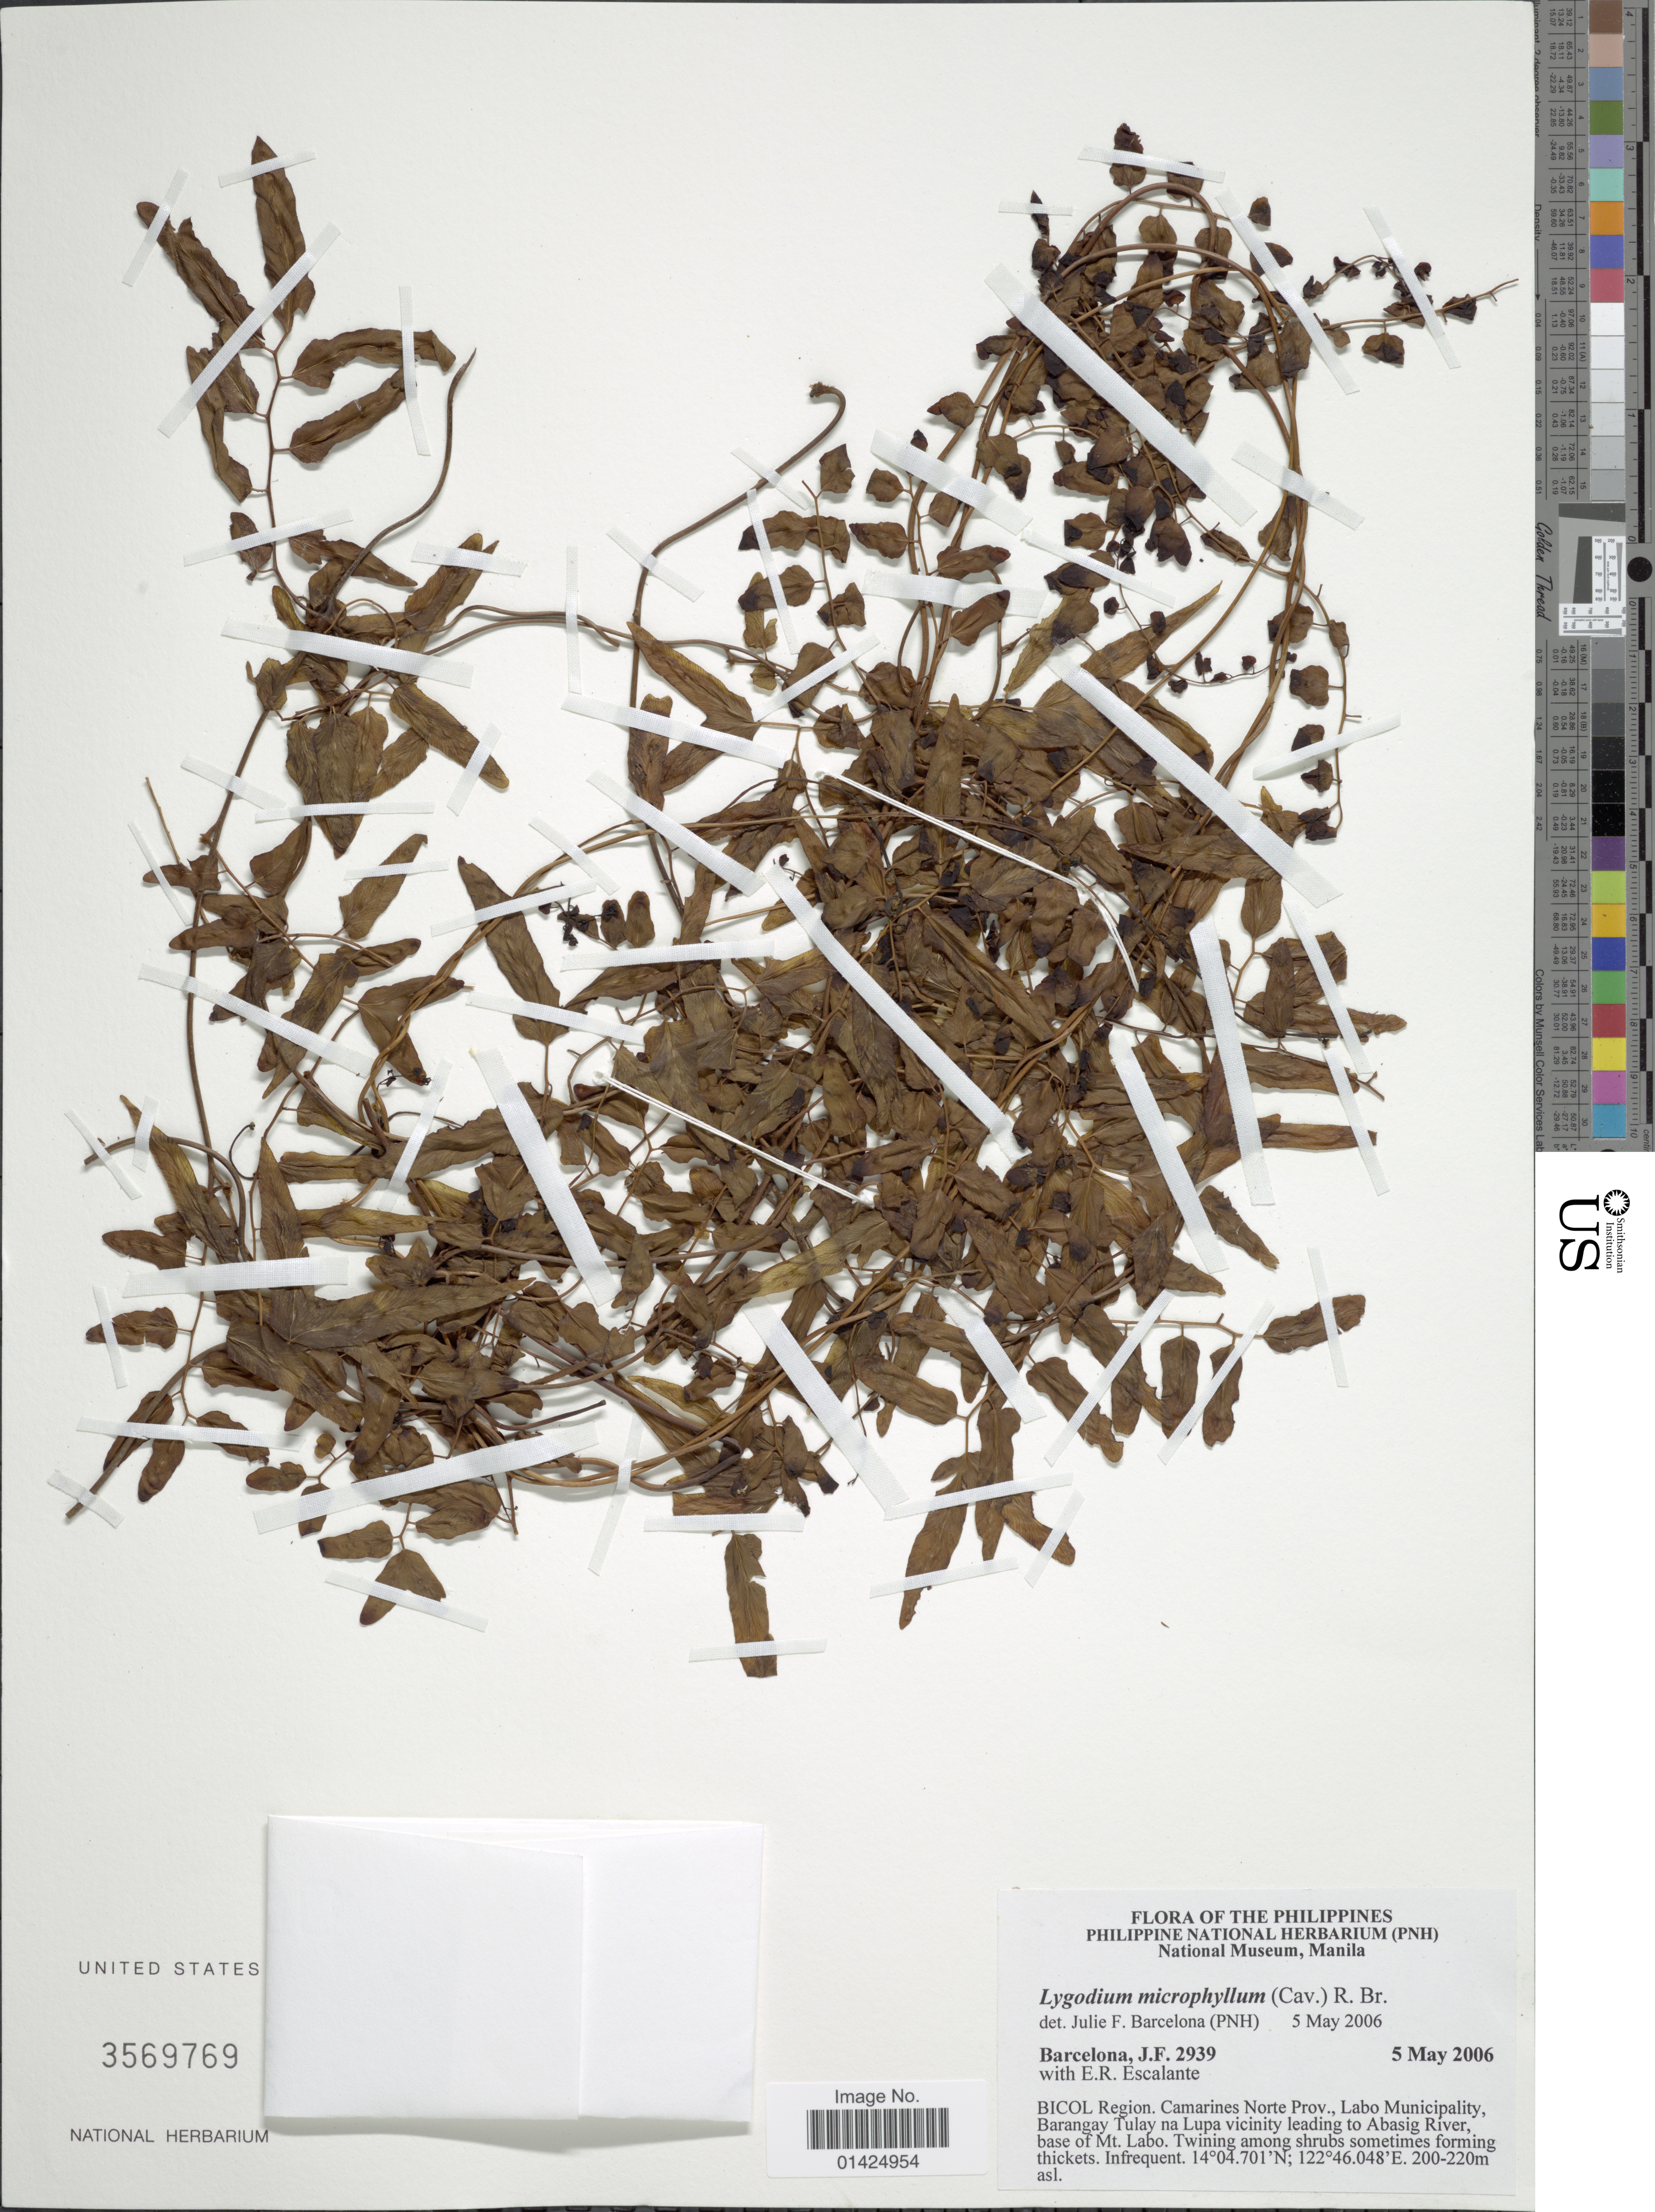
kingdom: Plantae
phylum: Tracheophyta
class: Polypodiopsida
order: Schizaeales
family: Lygodiaceae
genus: Lygodium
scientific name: Lygodium microphyllum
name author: (Cav.) R. Br.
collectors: J. F. Barcelona & E. Escalante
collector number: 2939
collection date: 2006-05-05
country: Philippines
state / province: Bicol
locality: Bicol Region. Camarines Norte Prov., Labo Municipality, Barangay Tulay na Lupa vicinity leading to Abasig River, base of Mt. Labo.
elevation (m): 200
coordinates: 14 04.701 N, 122 46.048 E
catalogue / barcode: US 3569769